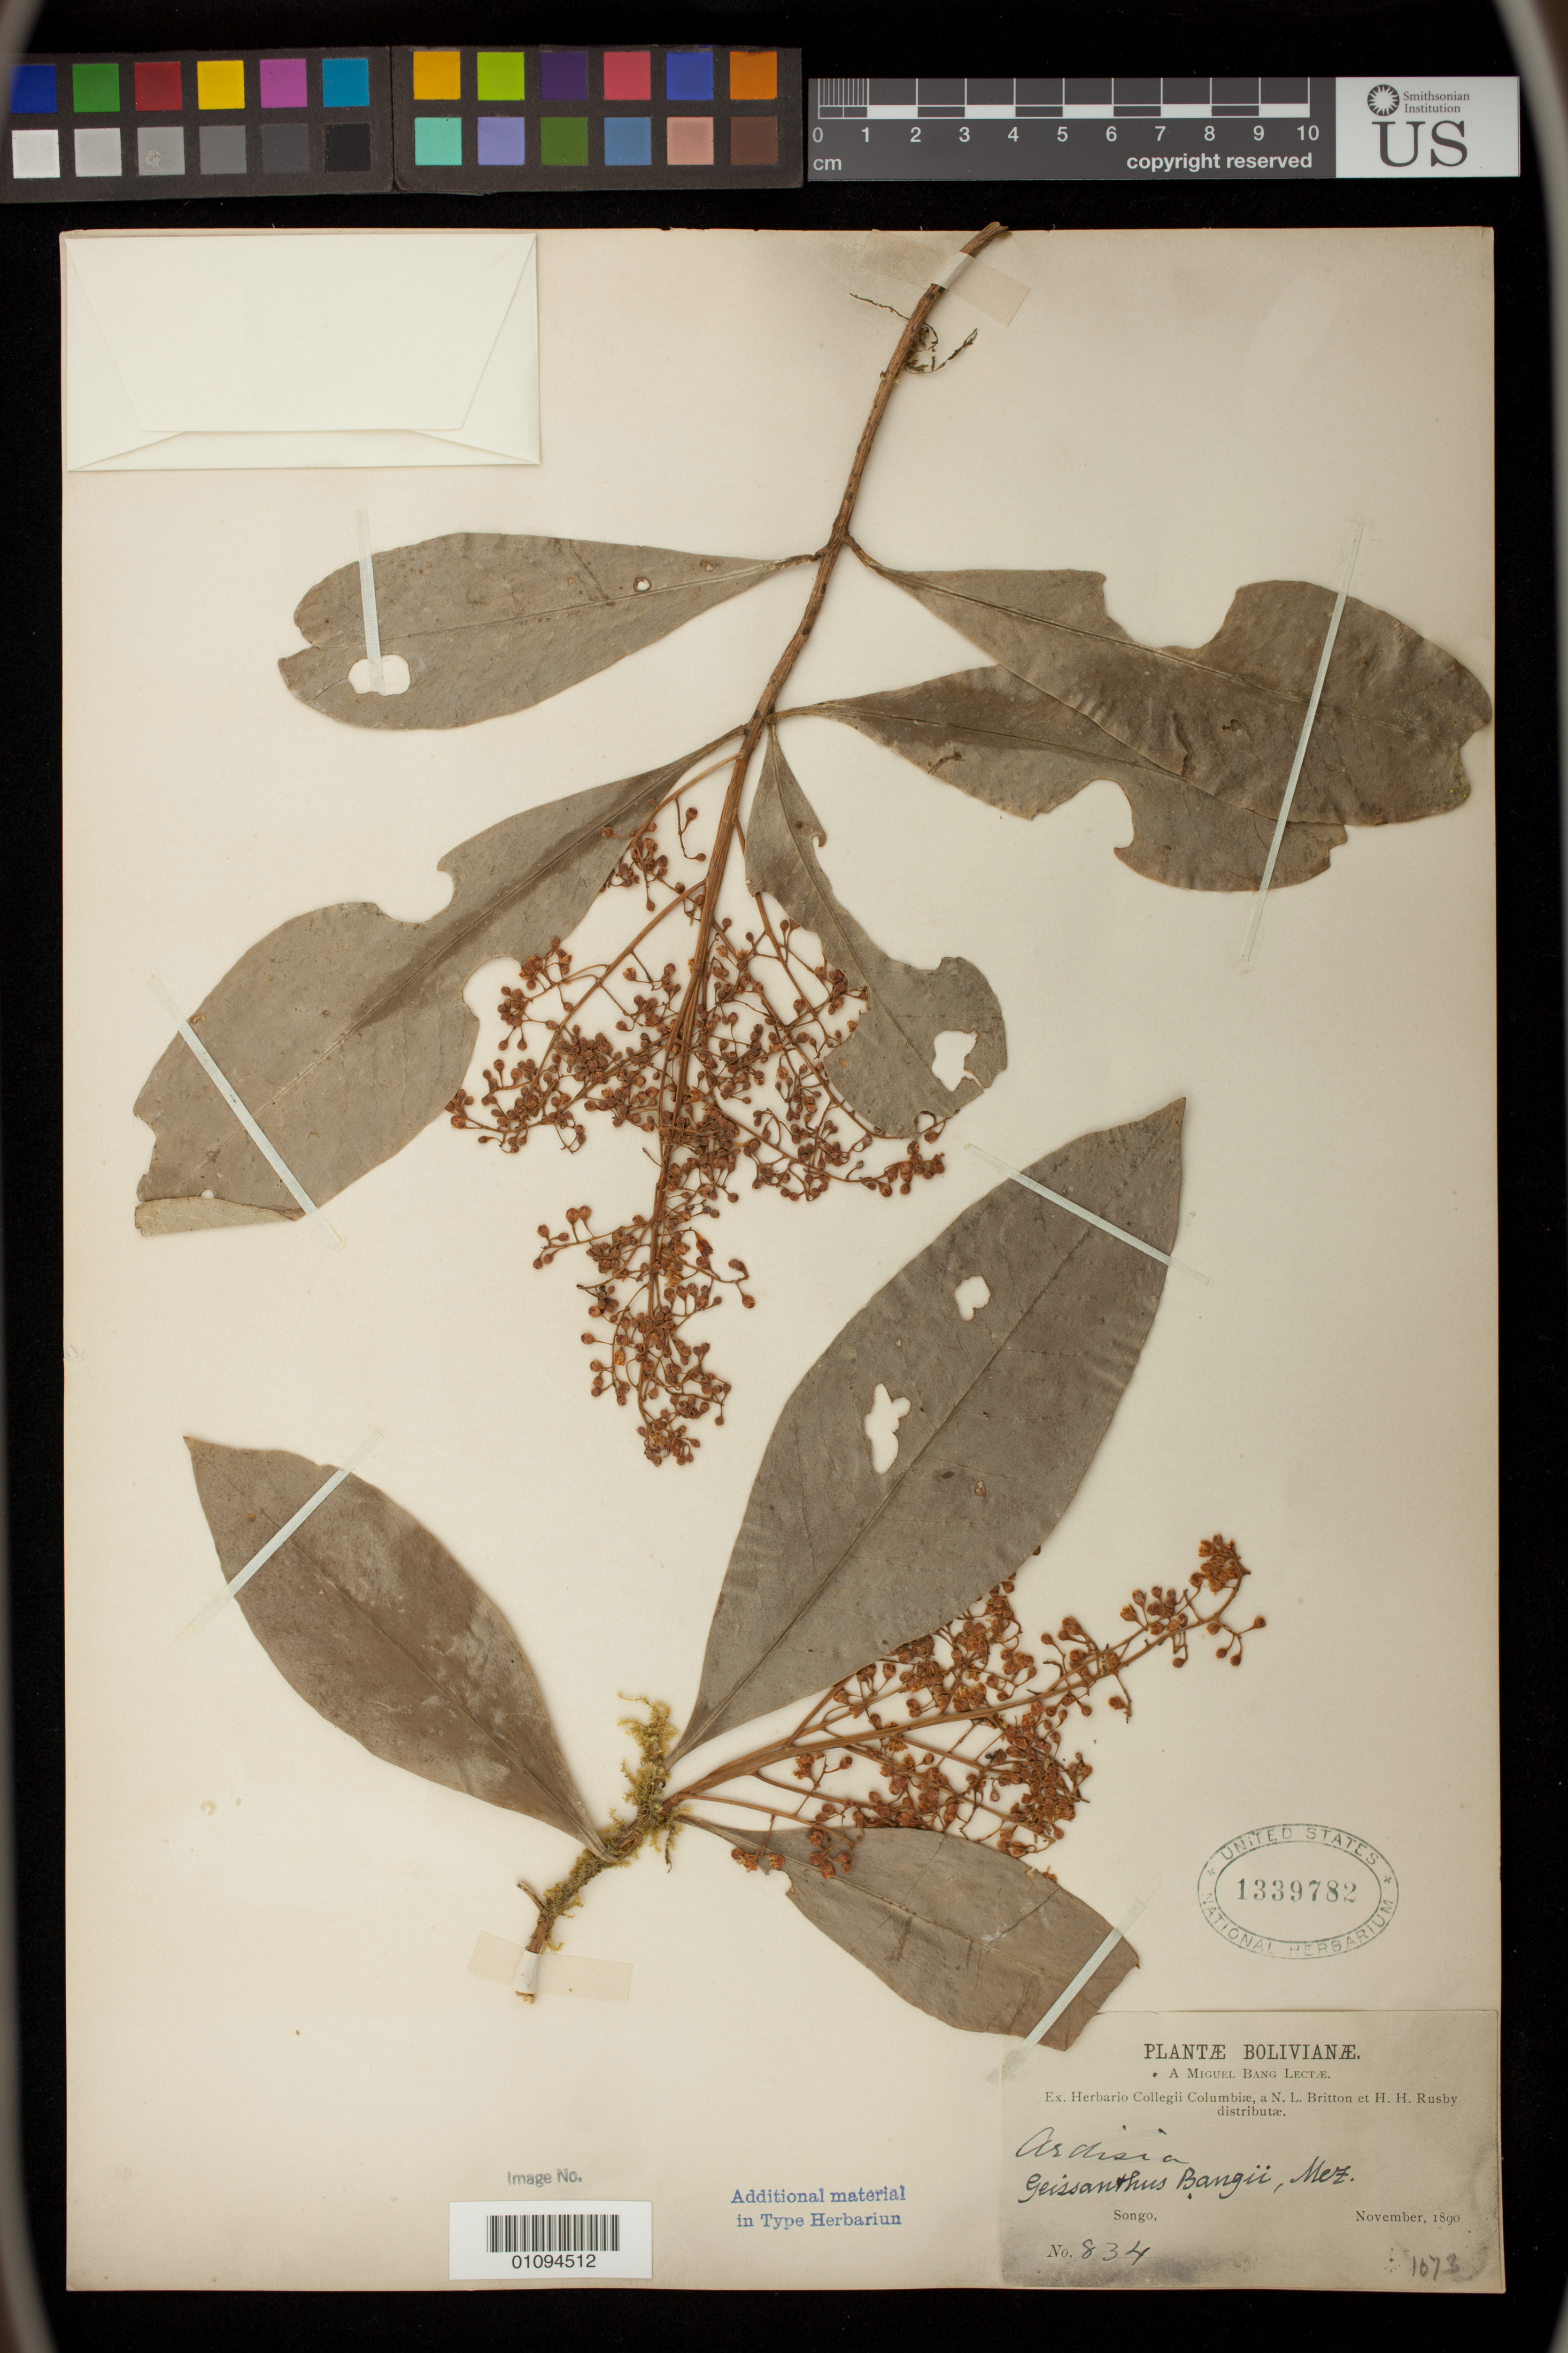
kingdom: Plantae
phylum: Tracheophyta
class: Magnoliopsida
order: Ericales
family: Primulaceae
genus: Geissanthus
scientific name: Geissanthus bangii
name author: Rusby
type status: Isotype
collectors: M. Bang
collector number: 834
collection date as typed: Nov 1890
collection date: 1890-11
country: Bolivia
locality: Songo.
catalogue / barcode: US 1339782